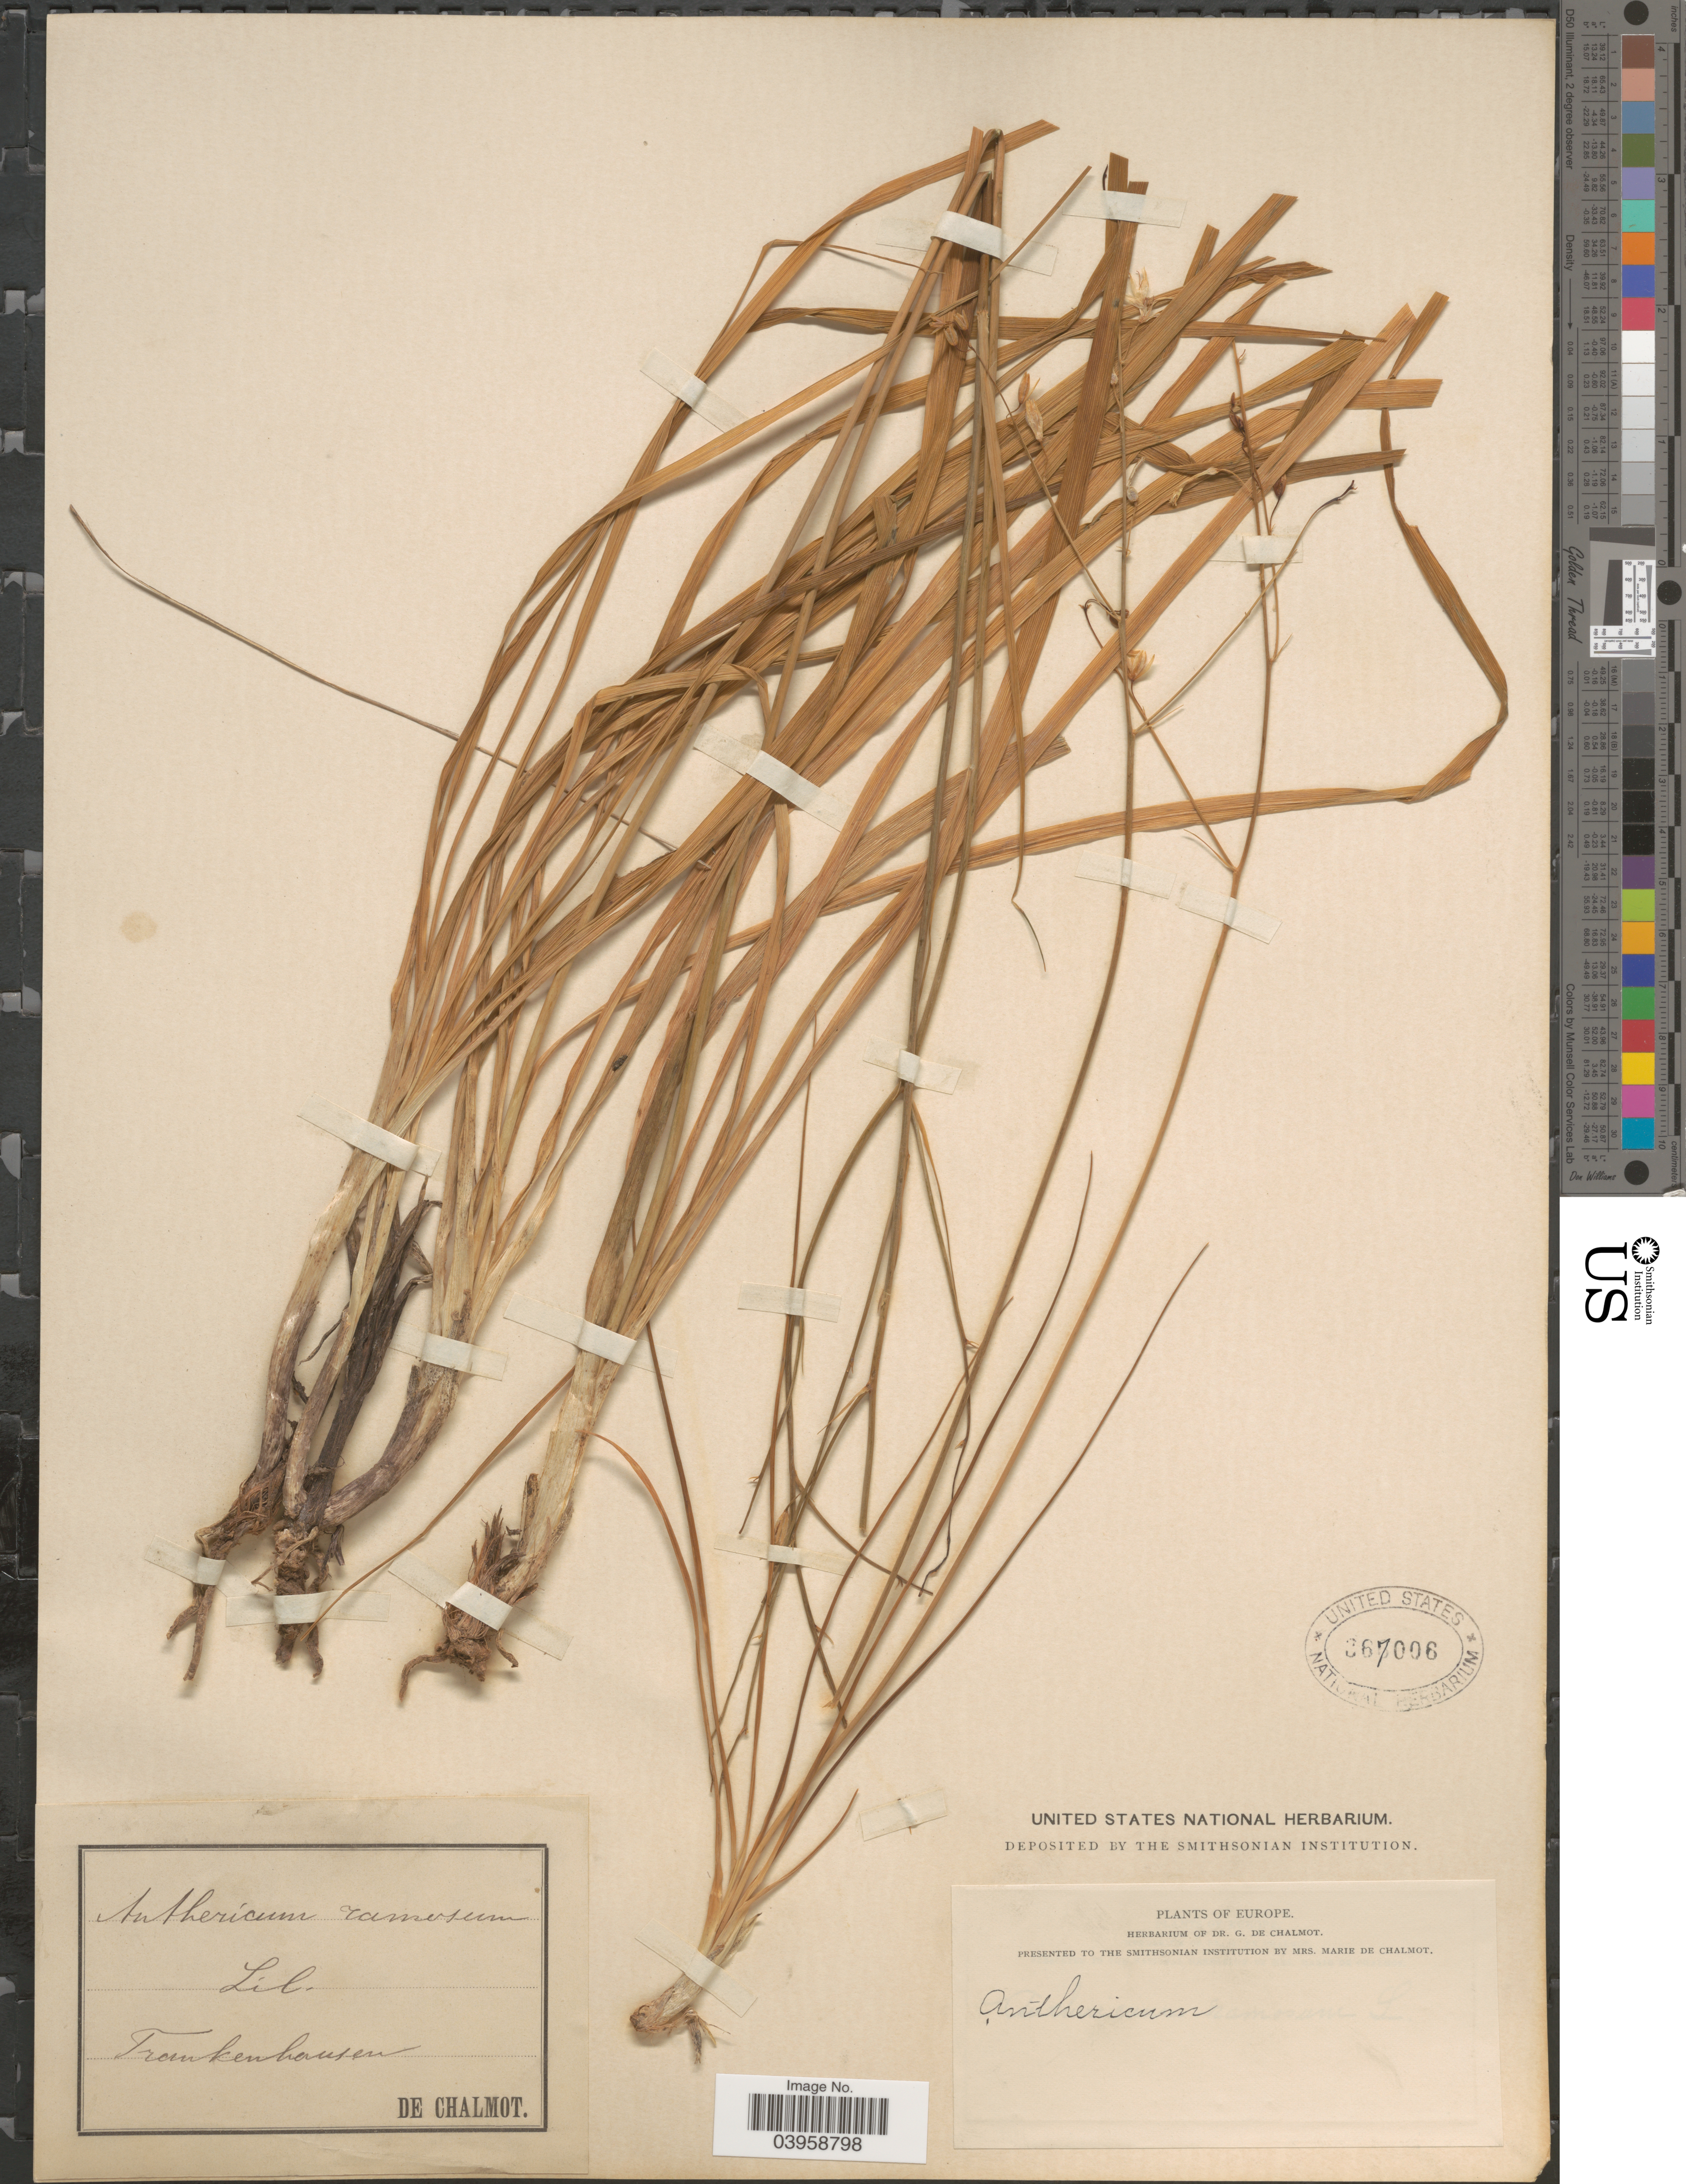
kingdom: Plantae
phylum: Tracheophyta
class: Liliopsida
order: Asparagales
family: Asparagaceae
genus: Anthericum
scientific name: Anthericum ramosum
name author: L.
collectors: G. de Chalmot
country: Germany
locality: Frankenhausen. Europe.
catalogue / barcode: US 367006